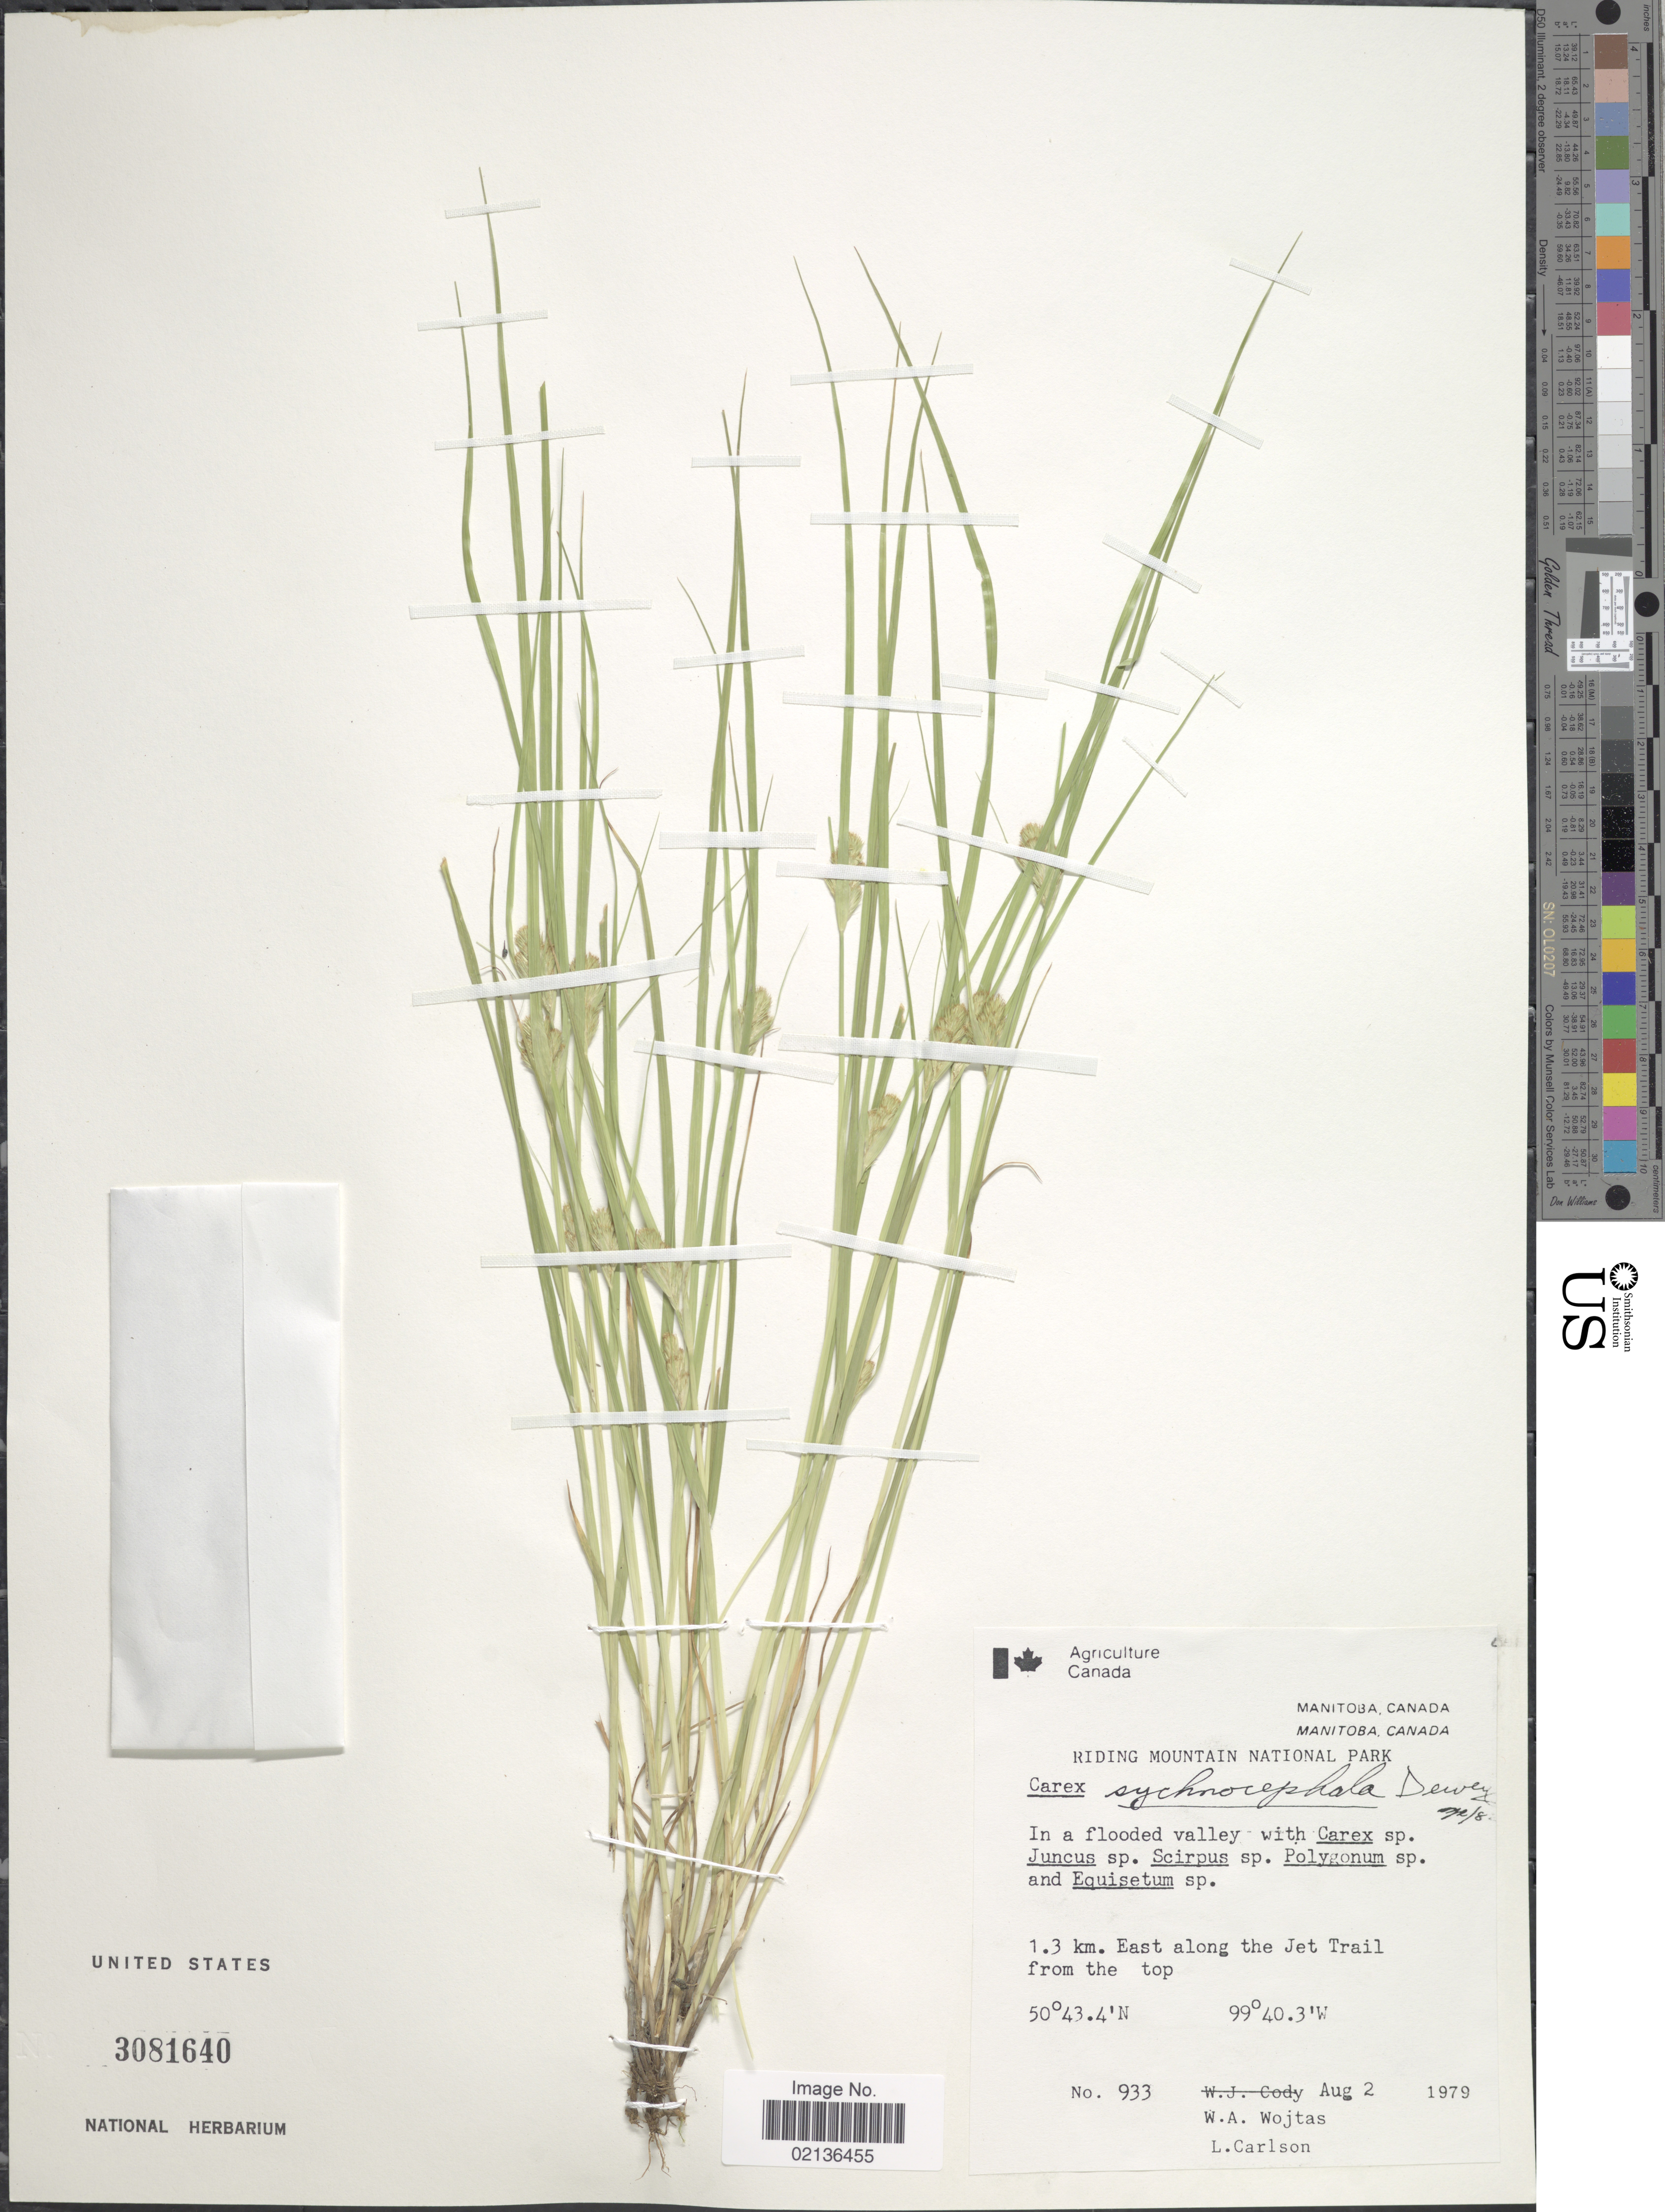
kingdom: Plantae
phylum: Tracheophyta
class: Liliopsida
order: Poales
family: Cyperaceae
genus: Carex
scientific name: Carex sychnocephala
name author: J. Carey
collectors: W. Wojtas & L. Carlson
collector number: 933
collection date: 1979-08-02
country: Canada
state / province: Manitoba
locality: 1.3 km. East along the Jet Trail from the Top, Riding Mountain National Park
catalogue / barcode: US 3081640